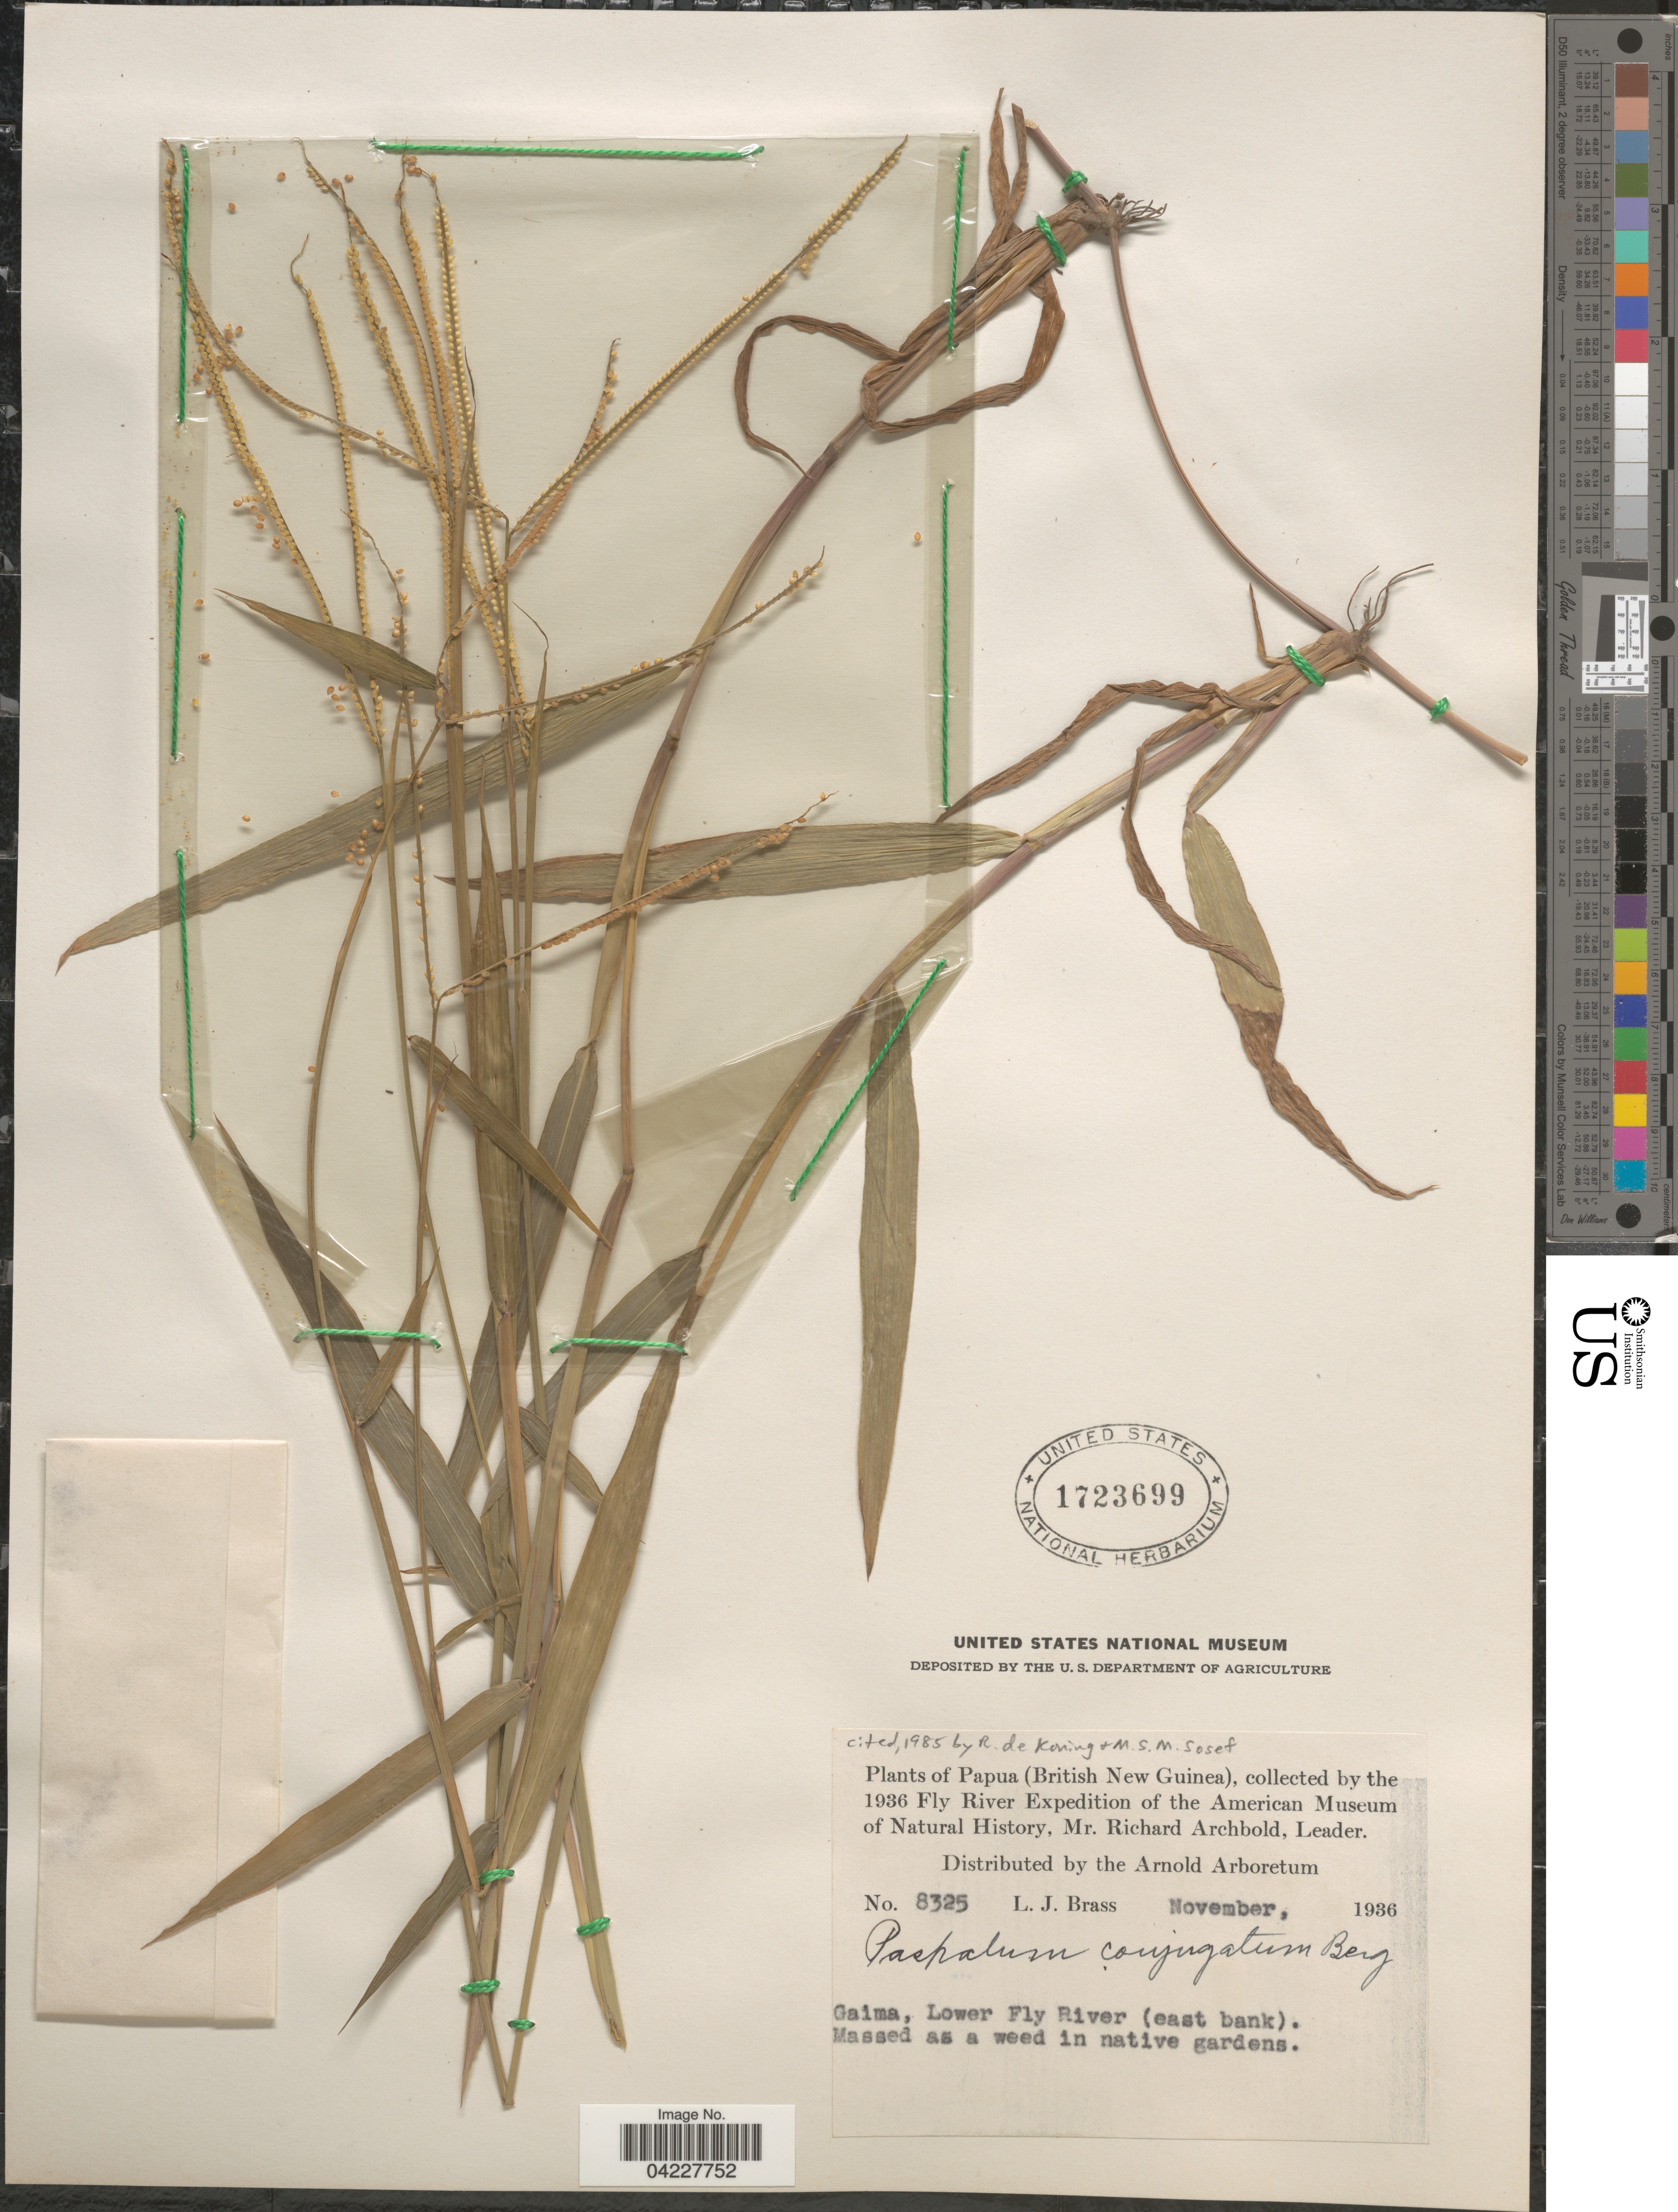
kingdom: Plantae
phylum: Tracheophyta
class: Liliopsida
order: Poales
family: Poaceae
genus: Paspalum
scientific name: Paspalum conjugatum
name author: P.J. Bergius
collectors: L. J. Brass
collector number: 8325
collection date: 1936-11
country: Papua New Guinea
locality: Papua (British New Guinea). 1936 Fly River Expedition of the American Museum of Natural History. Gaima, Lower Fly River (east bank).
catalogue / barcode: US 1723699